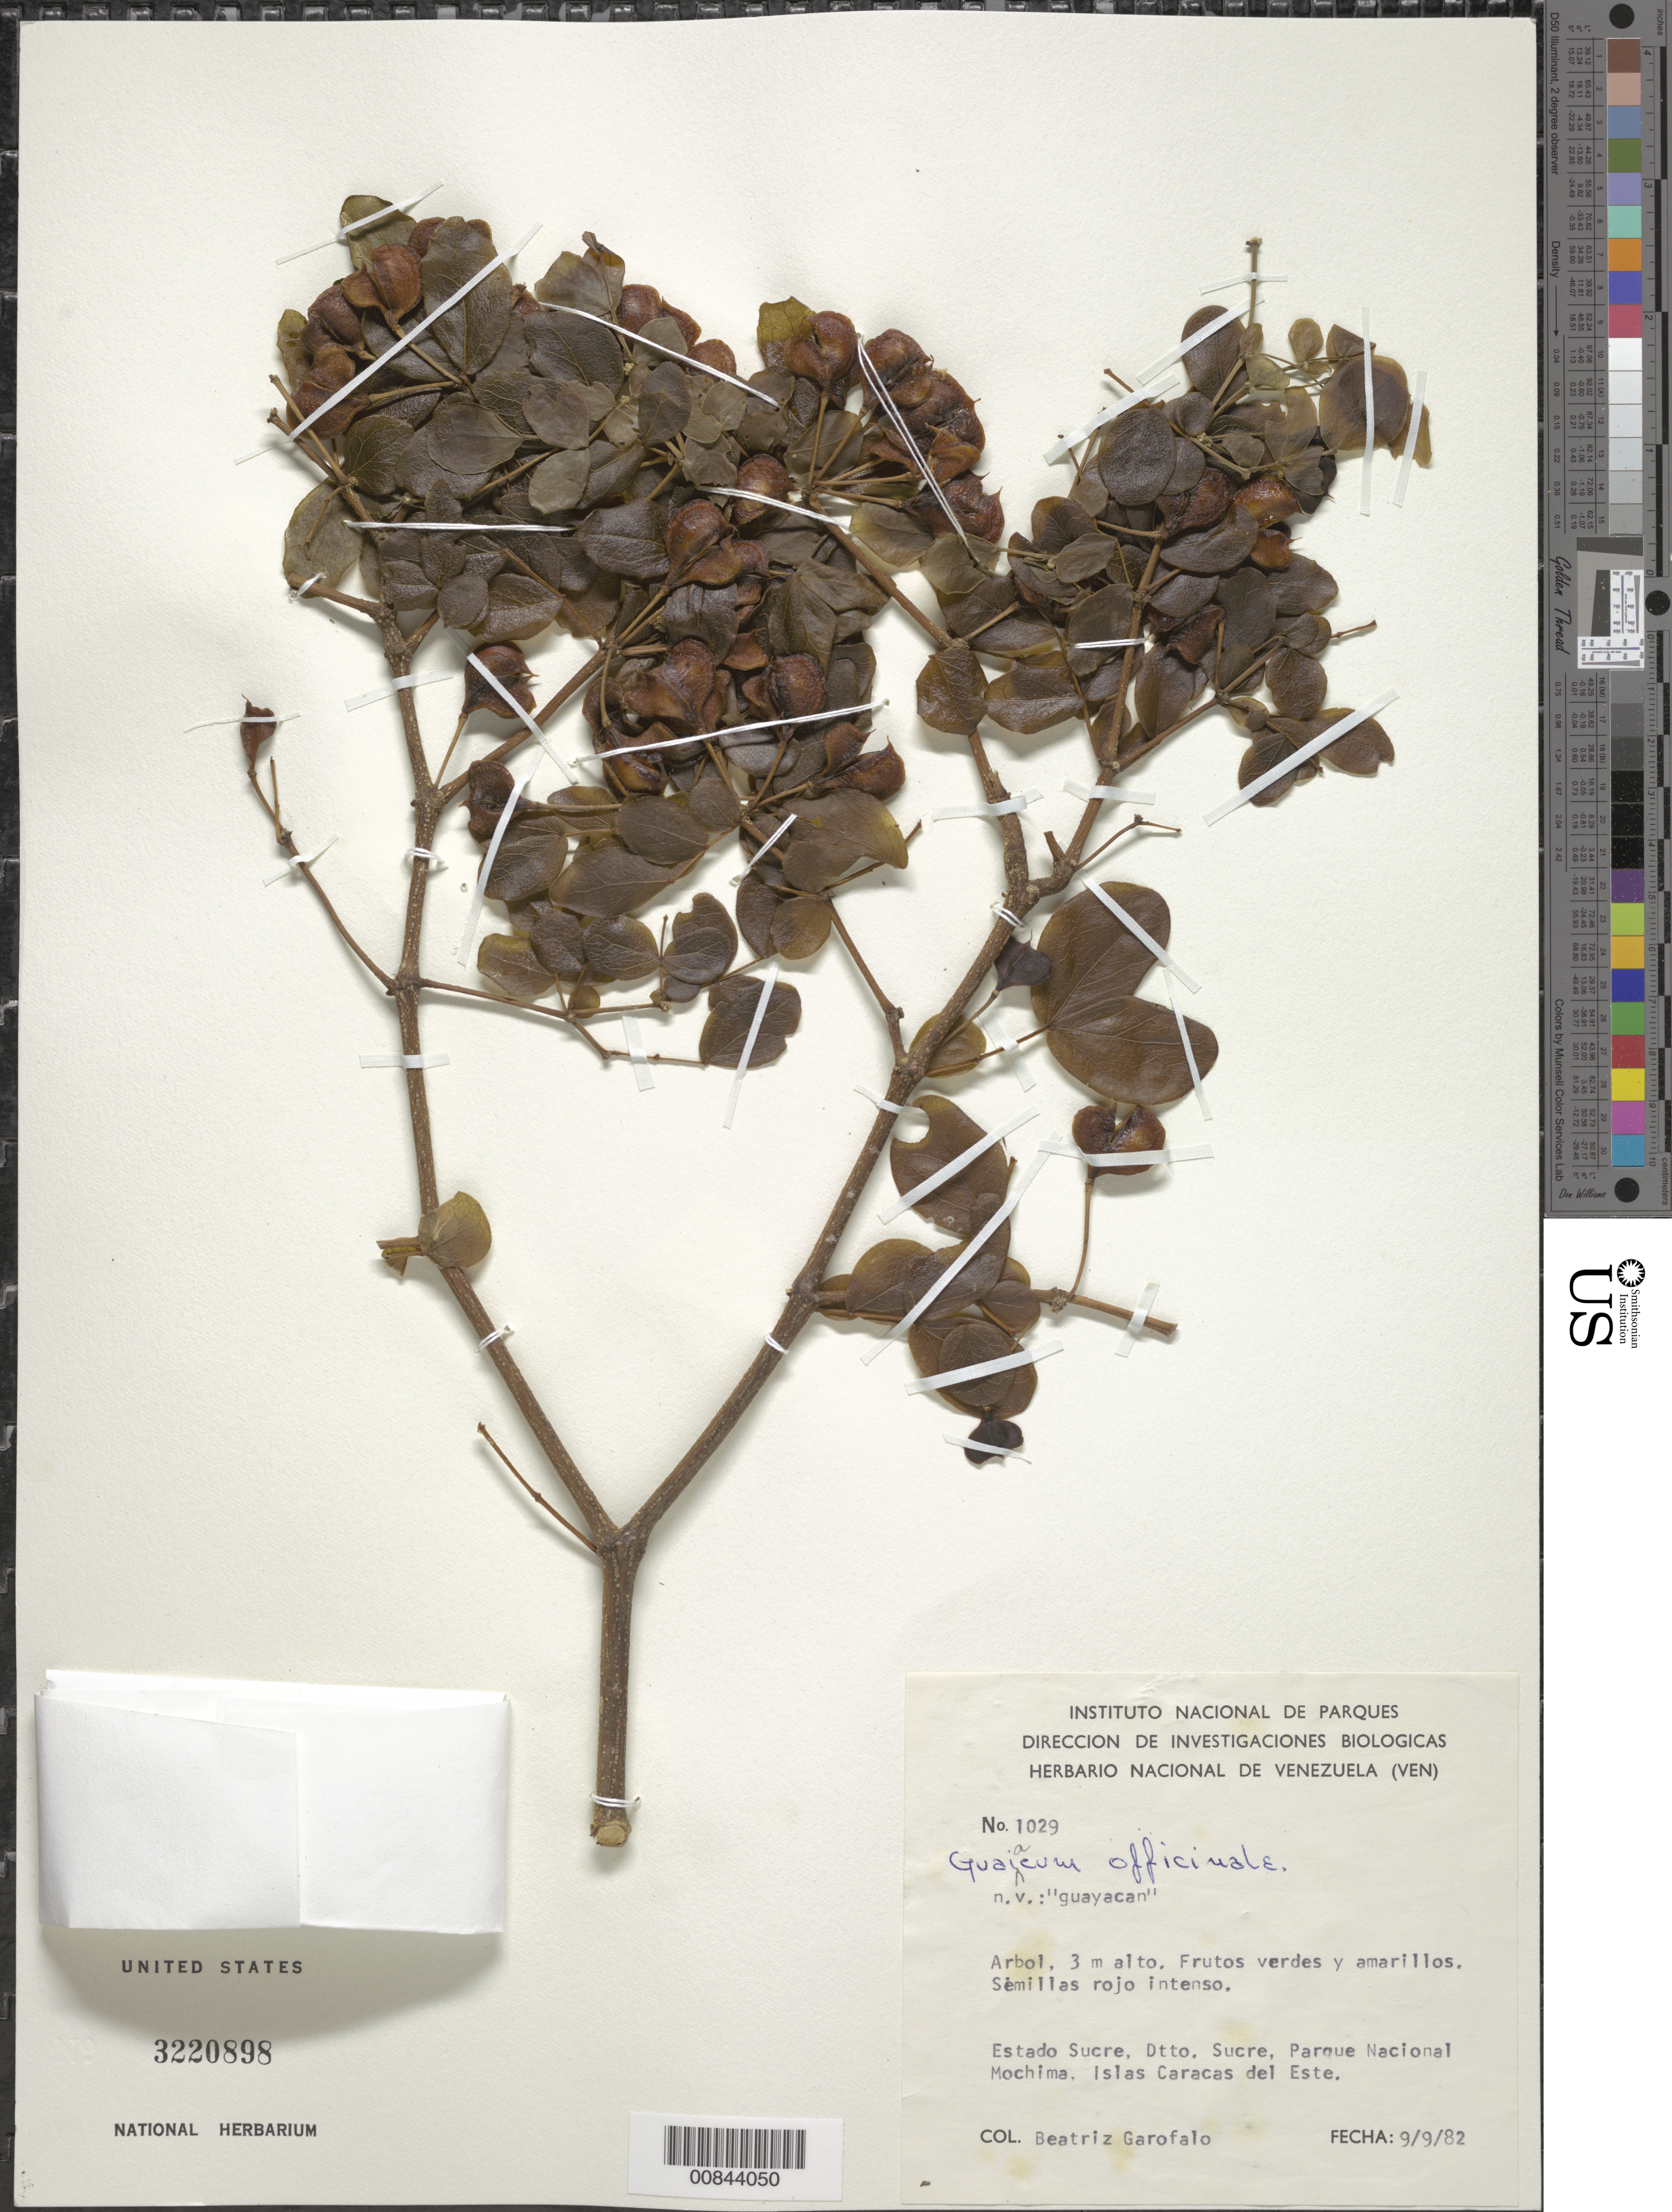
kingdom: Plantae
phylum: Tracheophyta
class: Magnoliopsida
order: Zygophyllales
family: Zygophyllaceae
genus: Guaiacum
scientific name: Guaiacum officinale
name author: L.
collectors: B. Garofalo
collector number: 1029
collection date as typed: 09 Sep 1982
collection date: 1982-09-09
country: Venezuela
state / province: Sucre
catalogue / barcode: US 3220898